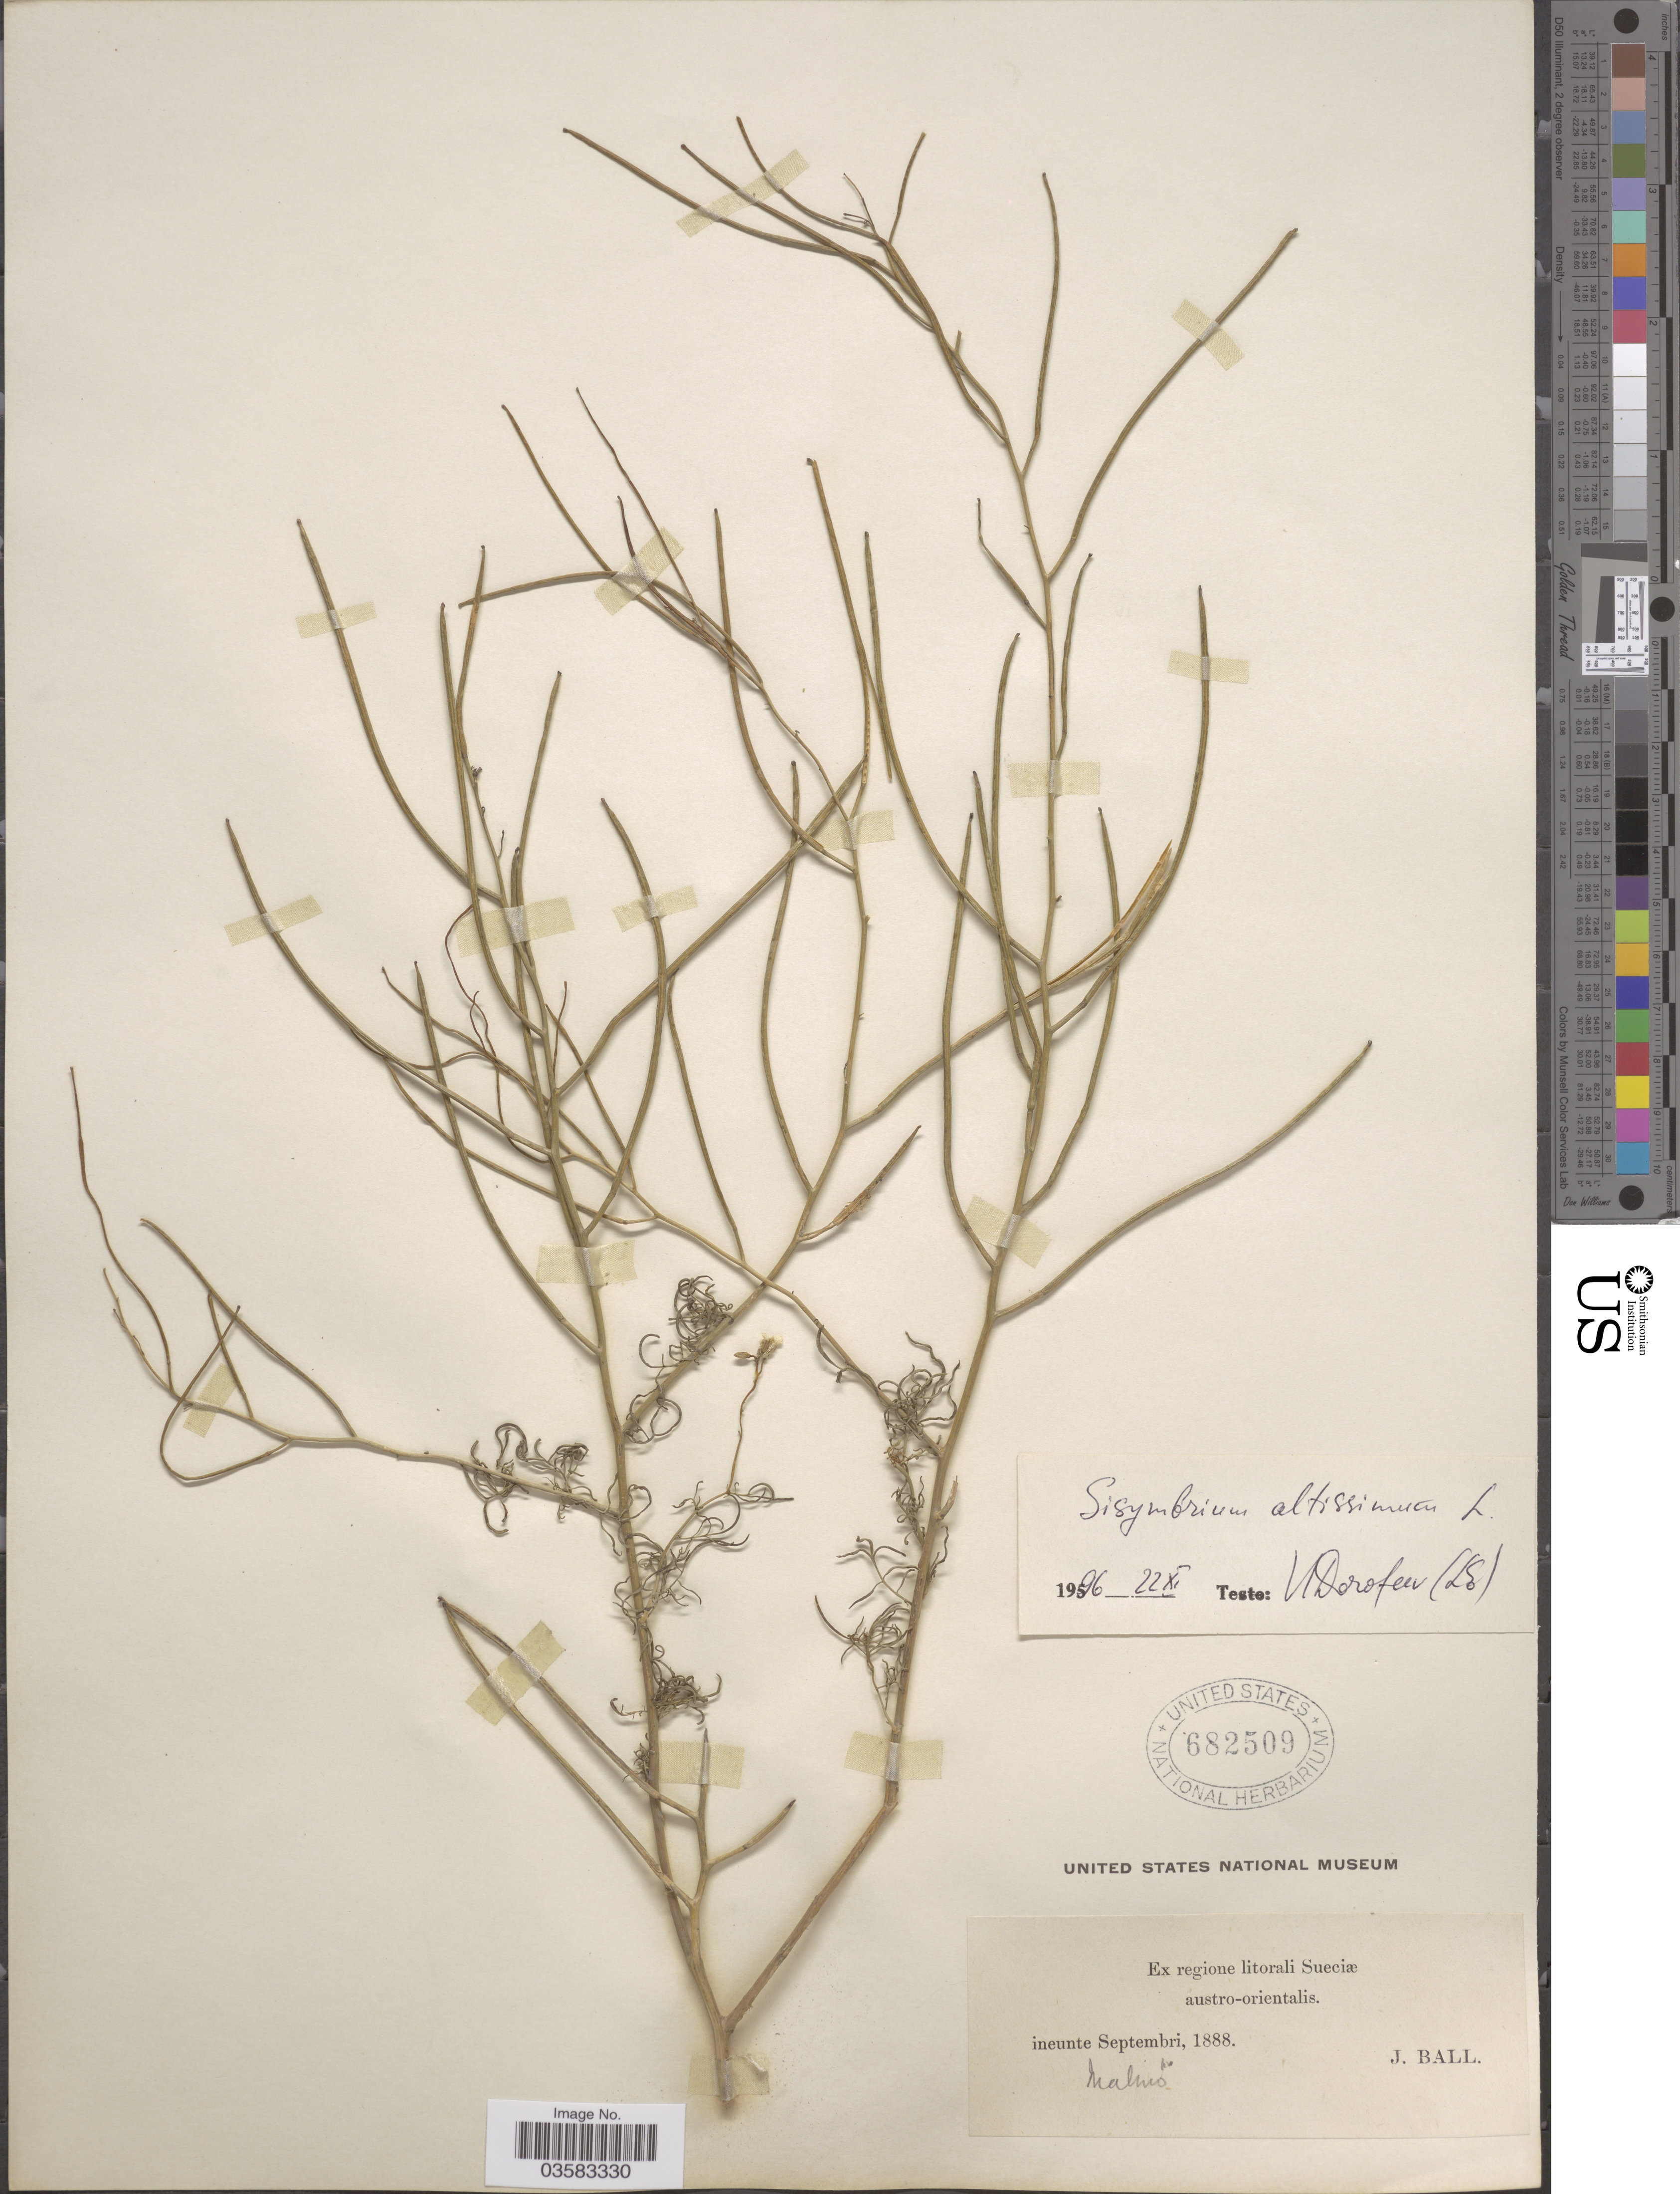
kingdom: Plantae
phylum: Tracheophyta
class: Magnoliopsida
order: Brassicales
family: Brassicaceae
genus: Sisymbrium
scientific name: Sisymbrium altissimum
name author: L.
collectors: J. Ball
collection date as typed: Ineunte Septembri, 1888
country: Sweden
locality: Ex regione litorali Sueciœ austro-orientalis. Malmö.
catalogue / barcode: US 682509